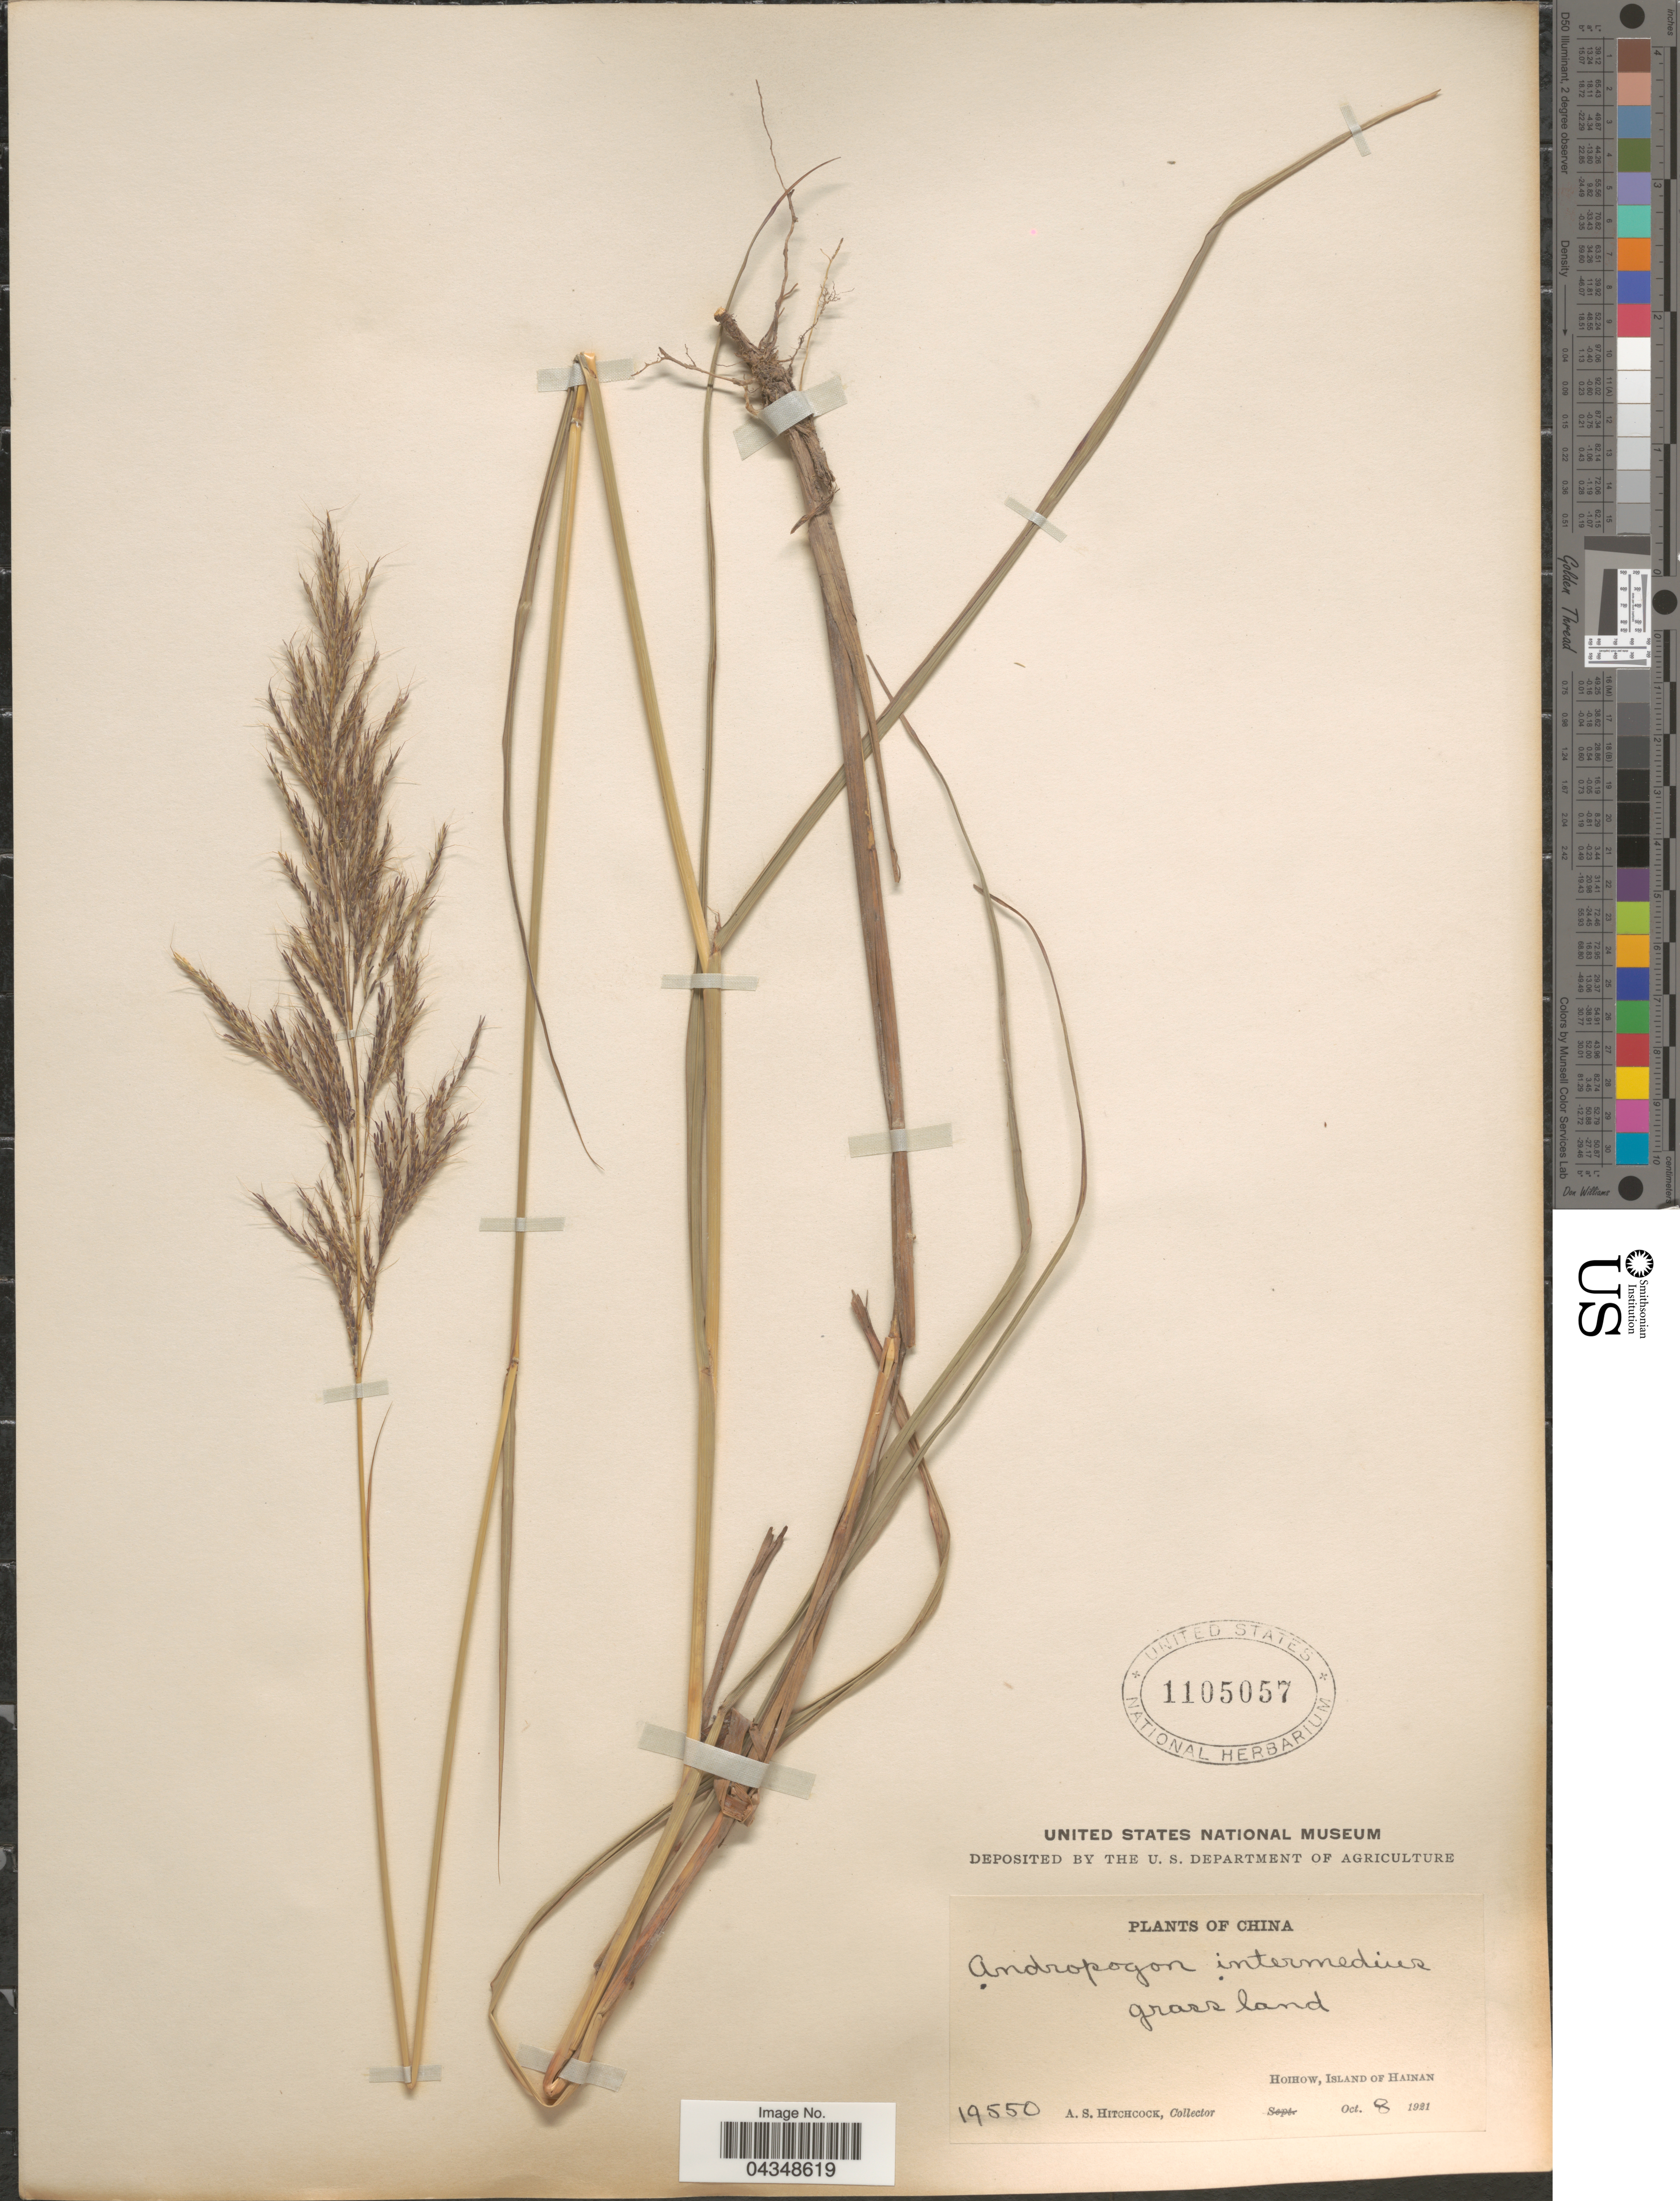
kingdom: Plantae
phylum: Tracheophyta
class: Liliopsida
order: Poales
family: Poaceae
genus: Bothriochloa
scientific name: Bothriochloa bladhii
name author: (Retz.) S.T. Blake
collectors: A. S. Hitchcock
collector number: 19550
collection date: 1921-10-08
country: China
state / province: Hainan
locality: Grass land. Hoihow, Island of Hainan.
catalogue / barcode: US 1105057